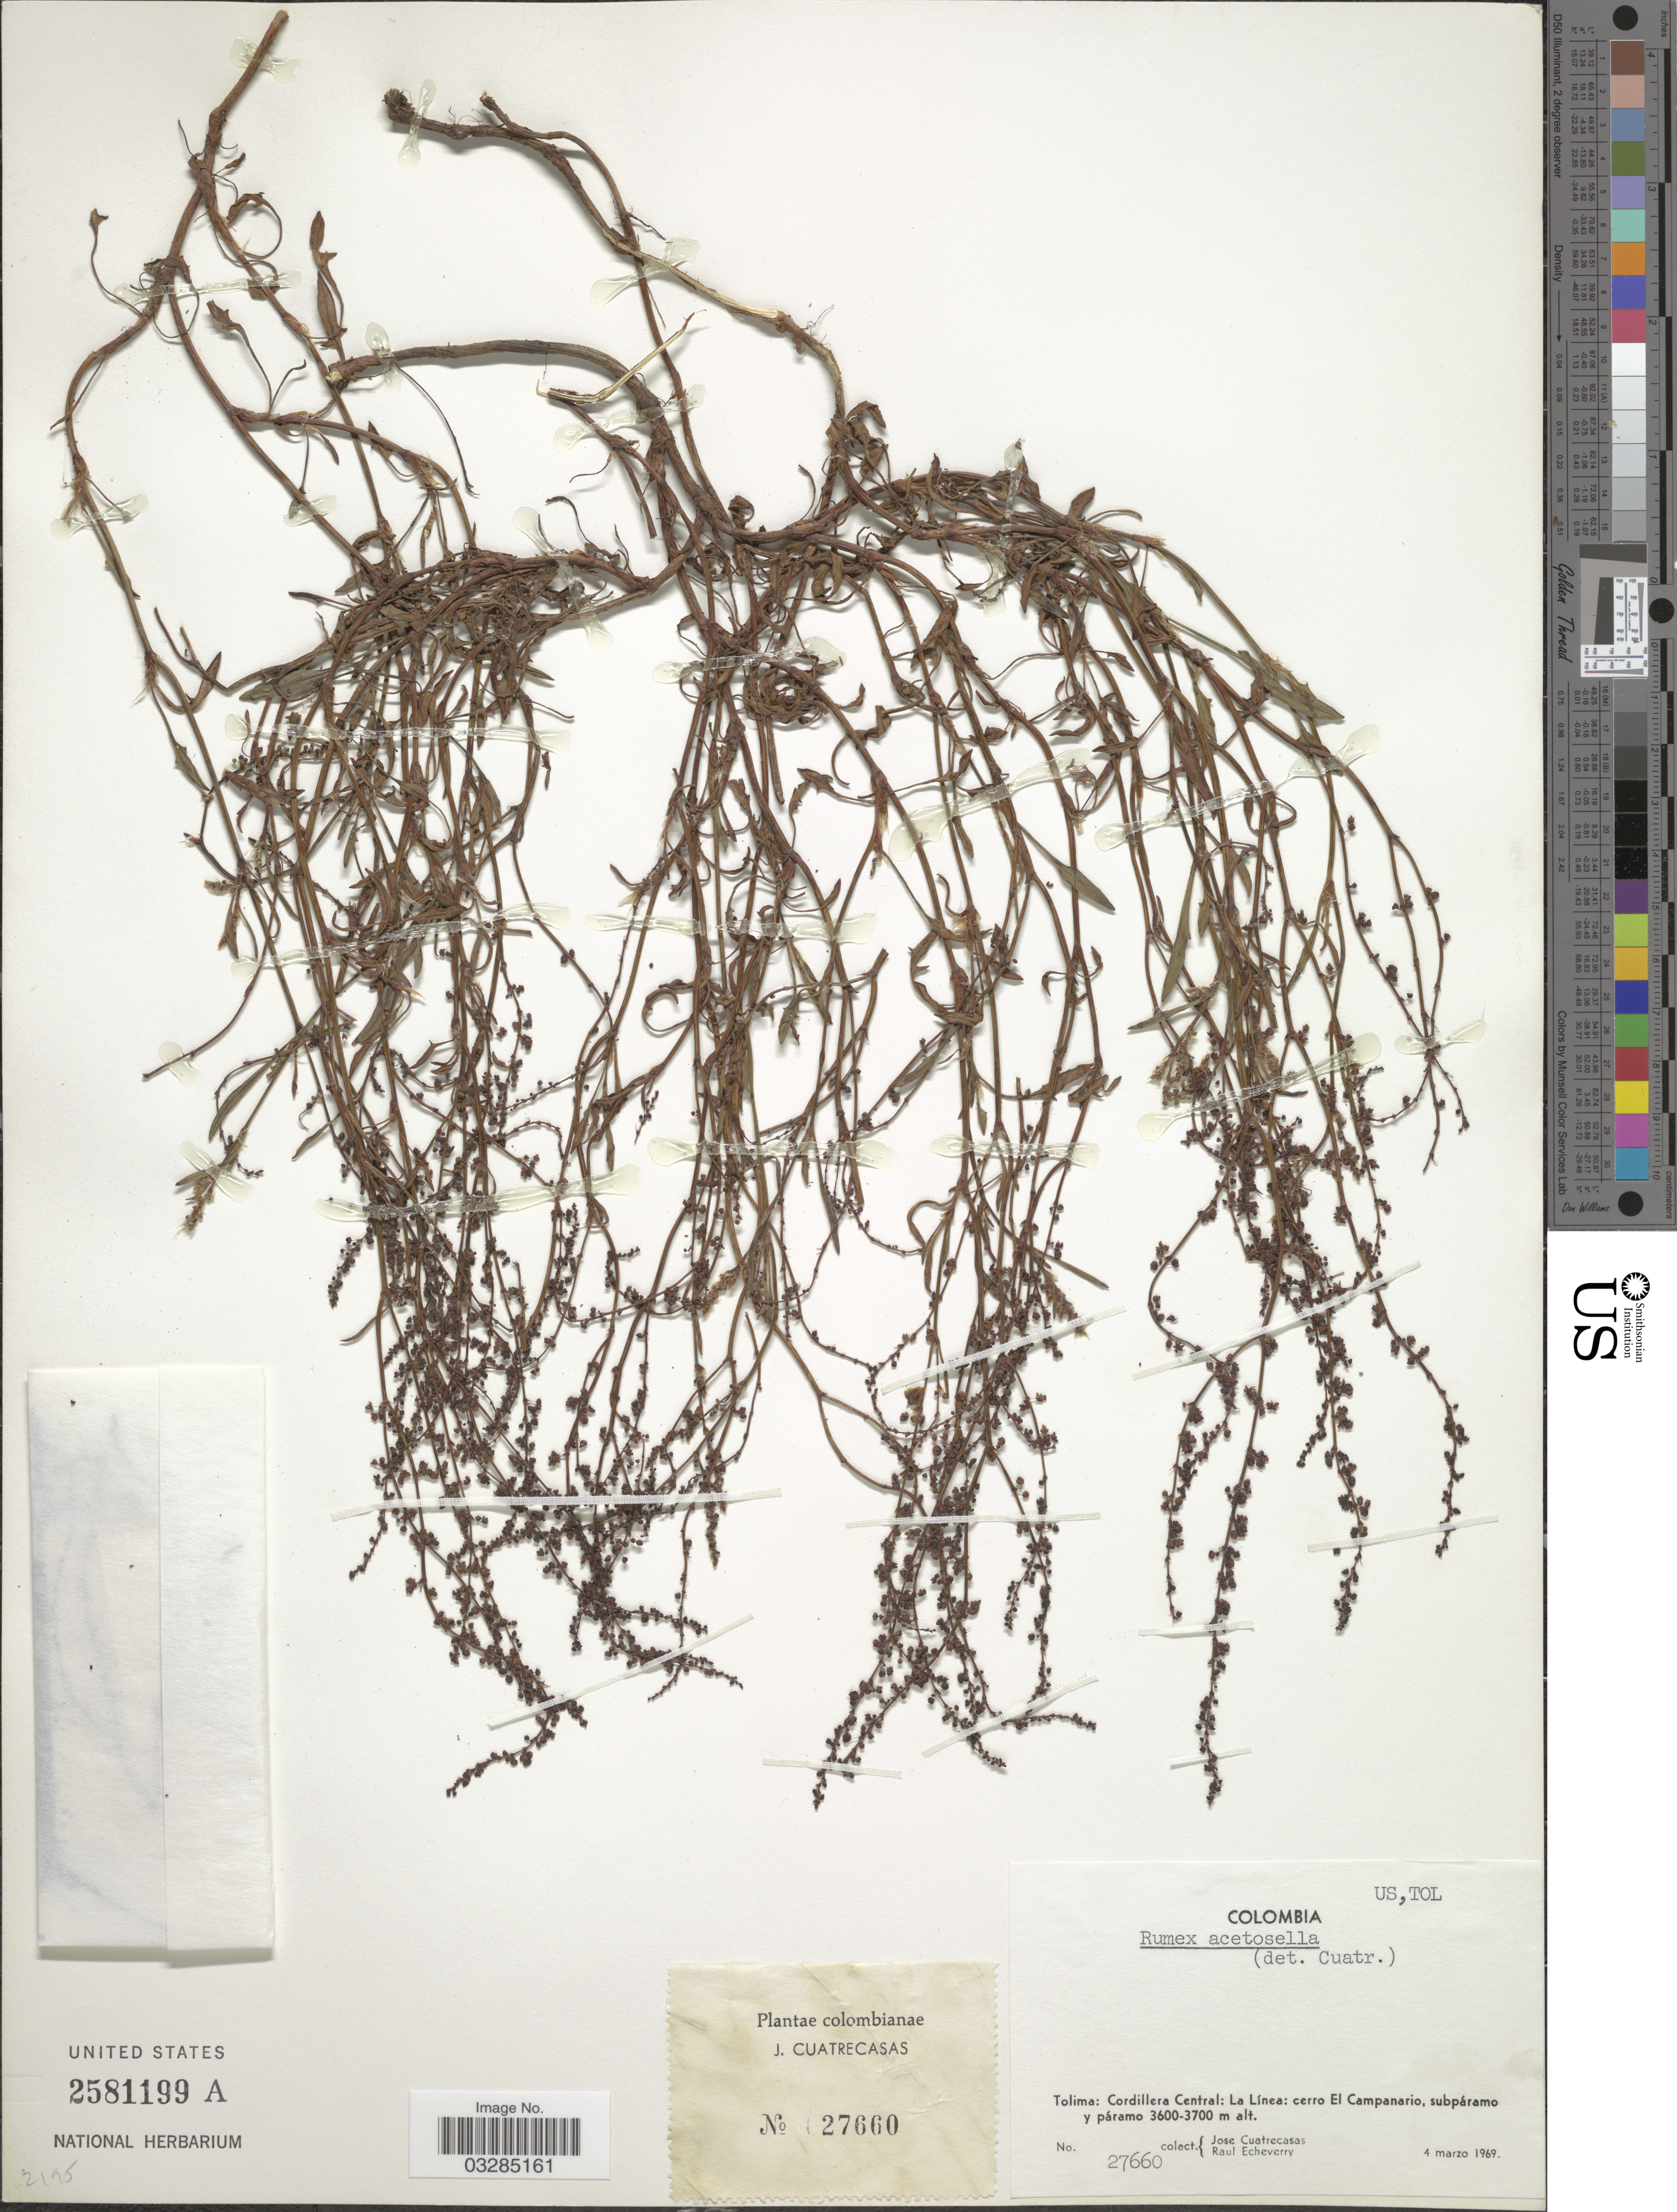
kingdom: Plantae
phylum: Tracheophyta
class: Magnoliopsida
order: Caryophyllales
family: Polygonaceae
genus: Rumex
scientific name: Rumex acetosella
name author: L.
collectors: J. Cuatrecasas & R. Echeverry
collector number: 27660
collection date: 1969-03-04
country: Colombia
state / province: Tolima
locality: Cordillera Central: La Línea: cerro El Campanario, subpáramo y páramo.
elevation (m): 3600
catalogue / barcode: US 2581199A